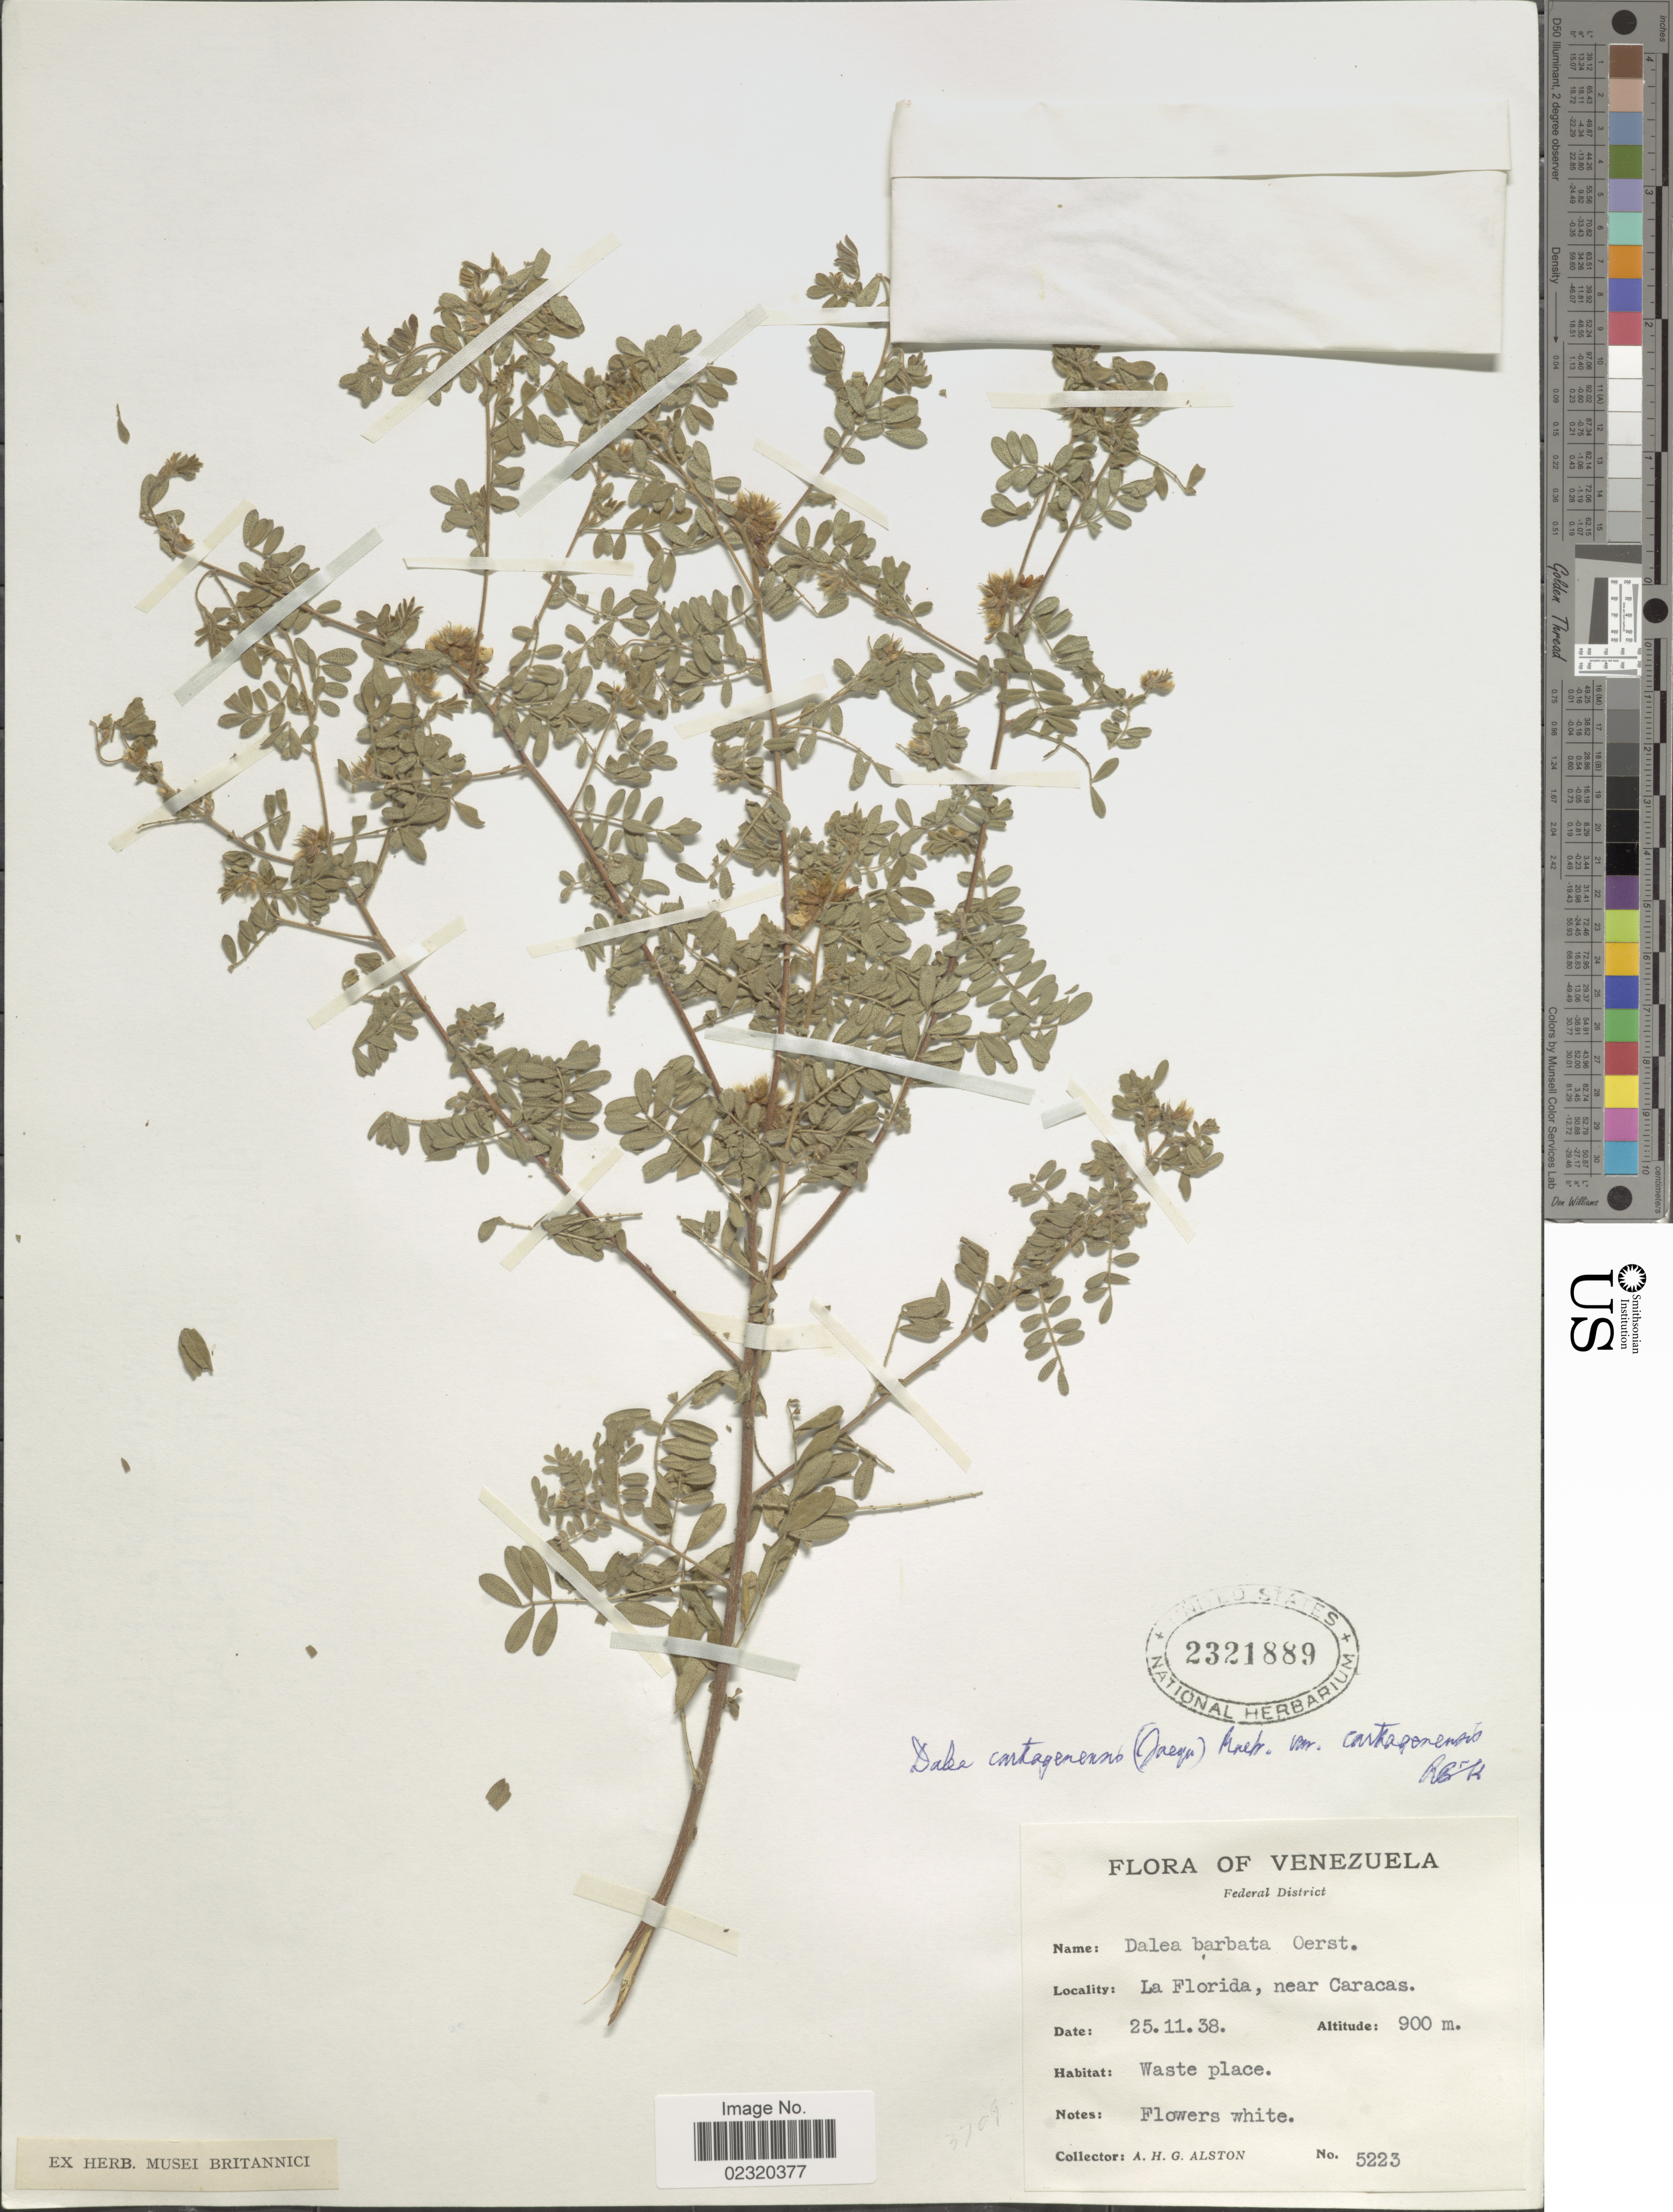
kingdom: Plantae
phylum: Tracheophyta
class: Magnoliopsida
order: Fabales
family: Fabaceae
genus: Dalea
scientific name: Dalea carthagenensis var. carthagenensis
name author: (Jacq.) J.F. Macbr.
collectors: A. H. Alston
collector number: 5223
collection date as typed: Transcribed d/m/y: 25/11/38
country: Venezuela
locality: Federal District, La Florida, near Caracas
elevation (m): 900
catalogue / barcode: US 2321889